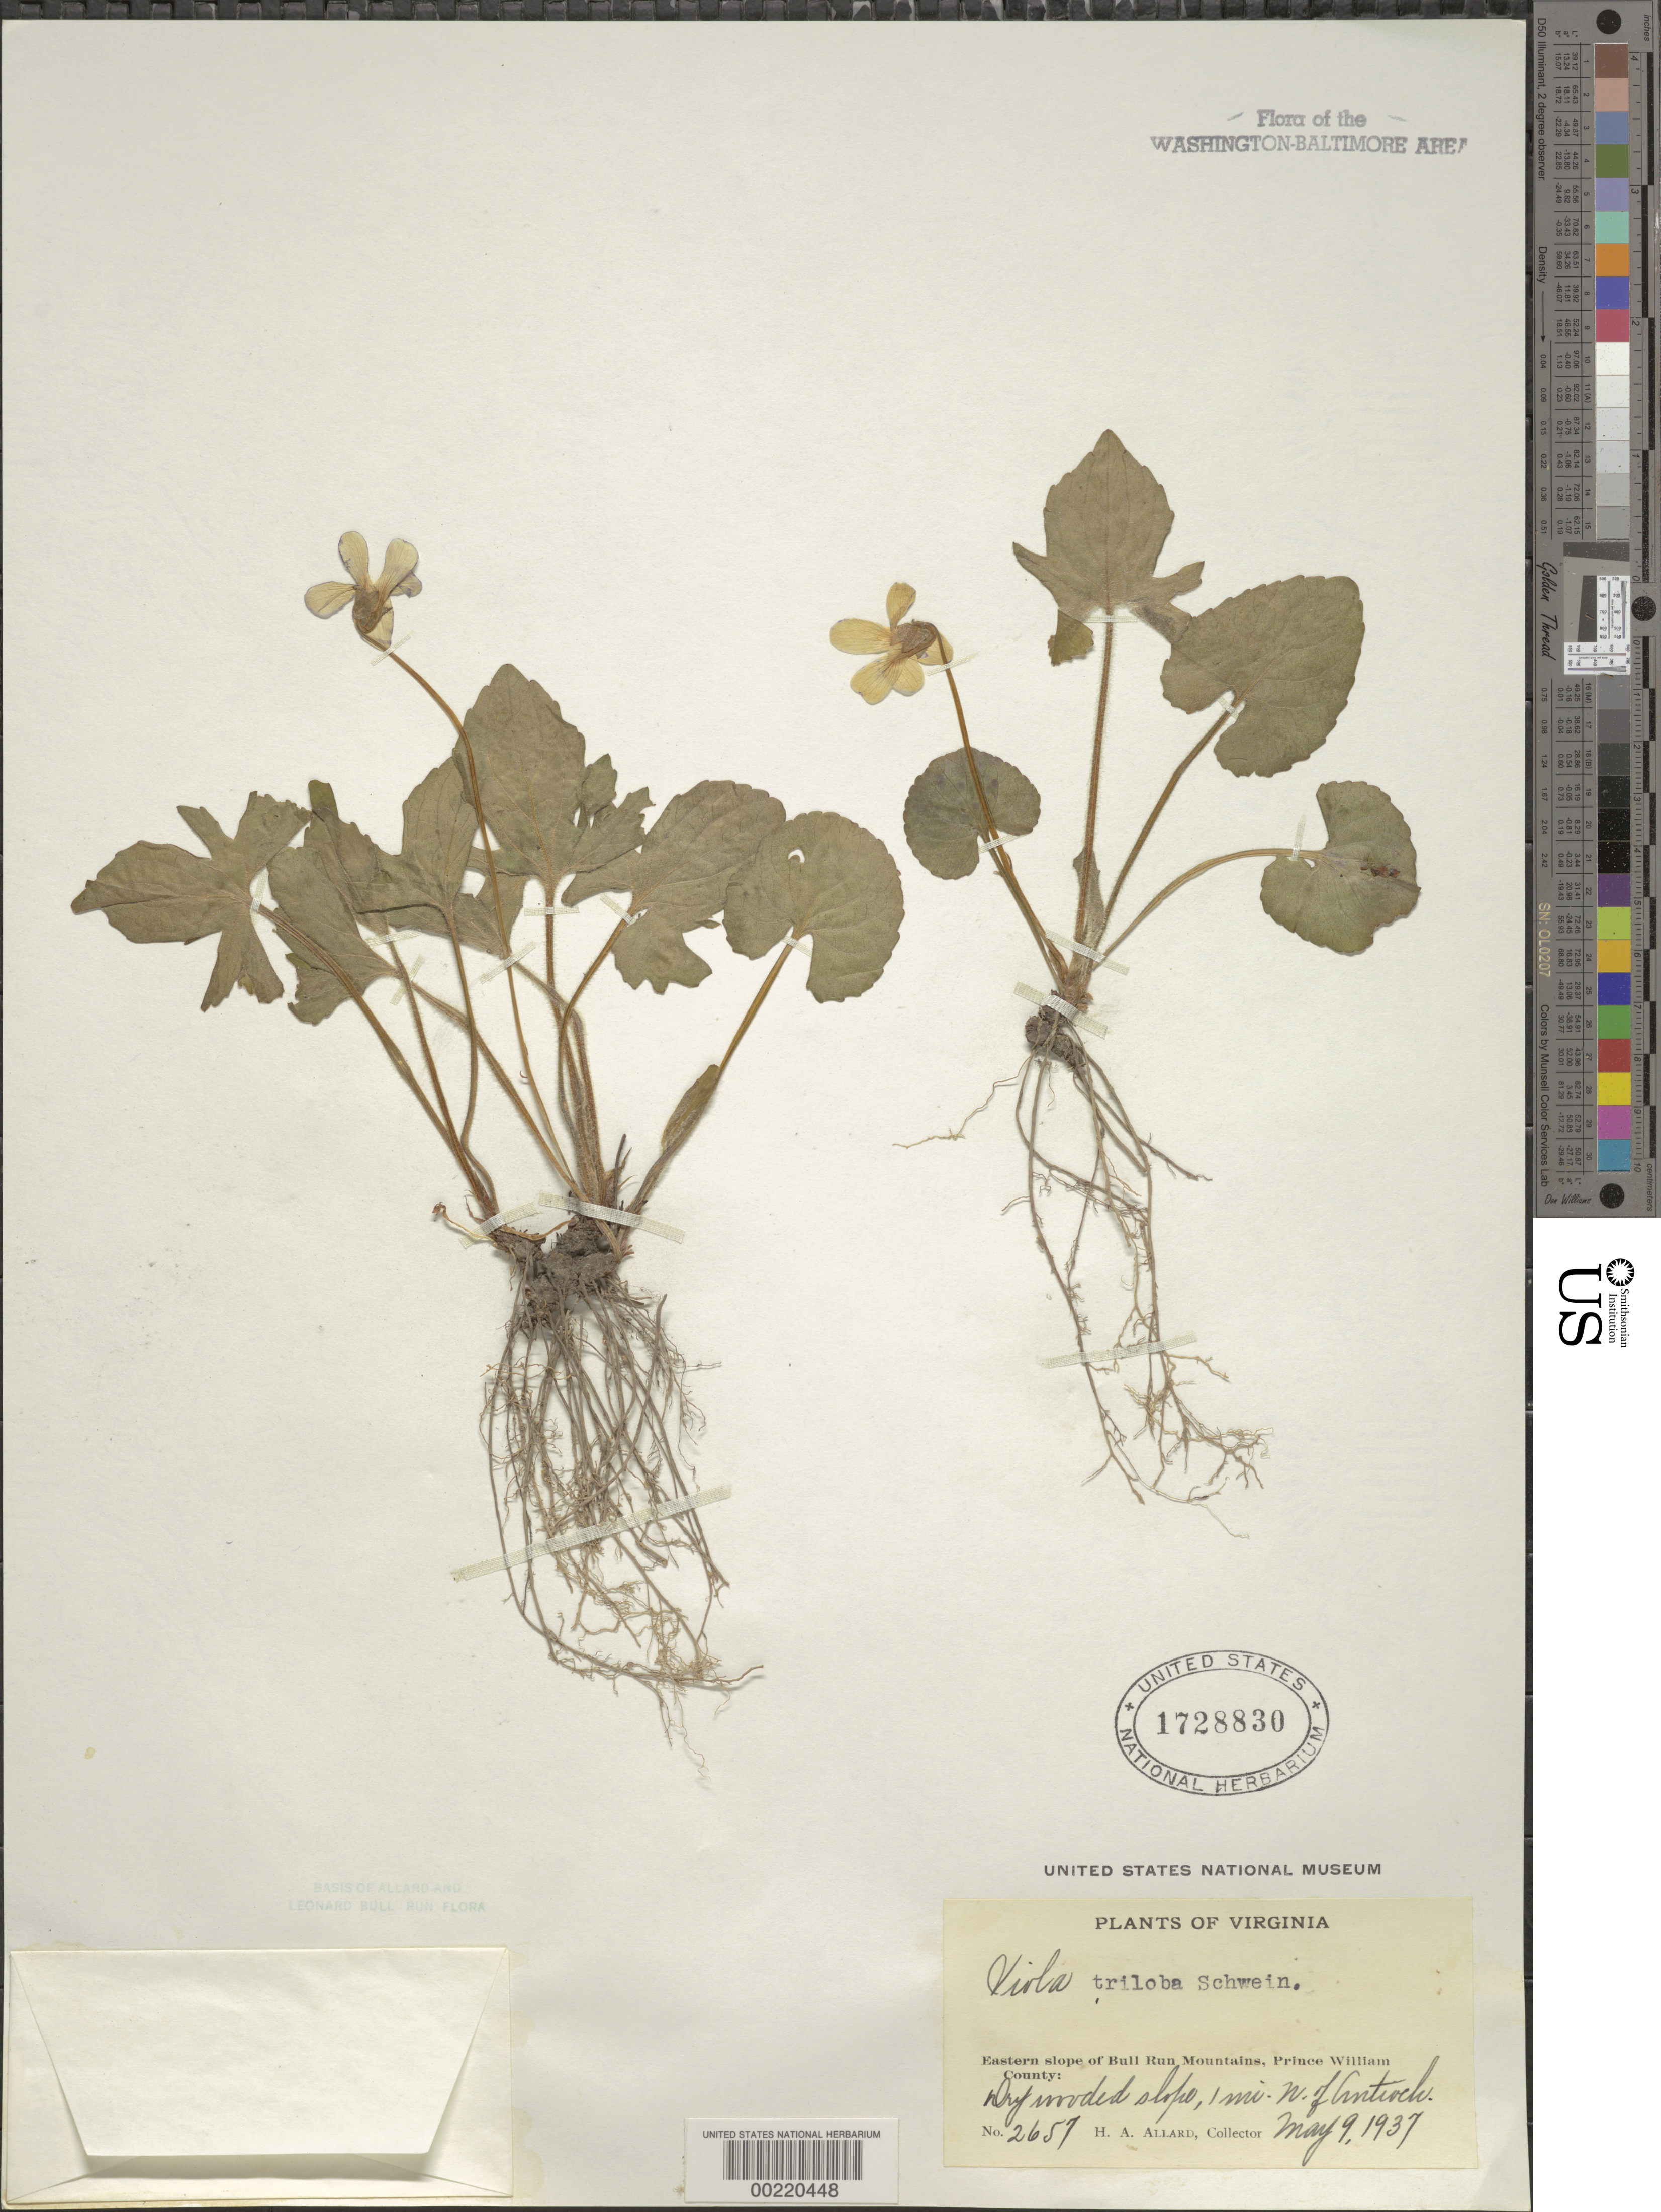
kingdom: Plantae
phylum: Tracheophyta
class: Magnoliopsida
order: Malpighiales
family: Violaceae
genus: Viola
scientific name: Viola palmata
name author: L.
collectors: H. A. Allard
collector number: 2657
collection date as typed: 09 May 1937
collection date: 1937-05-09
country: United States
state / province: Virginia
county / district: Prince William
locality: North of Antioch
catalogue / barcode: US 1728830